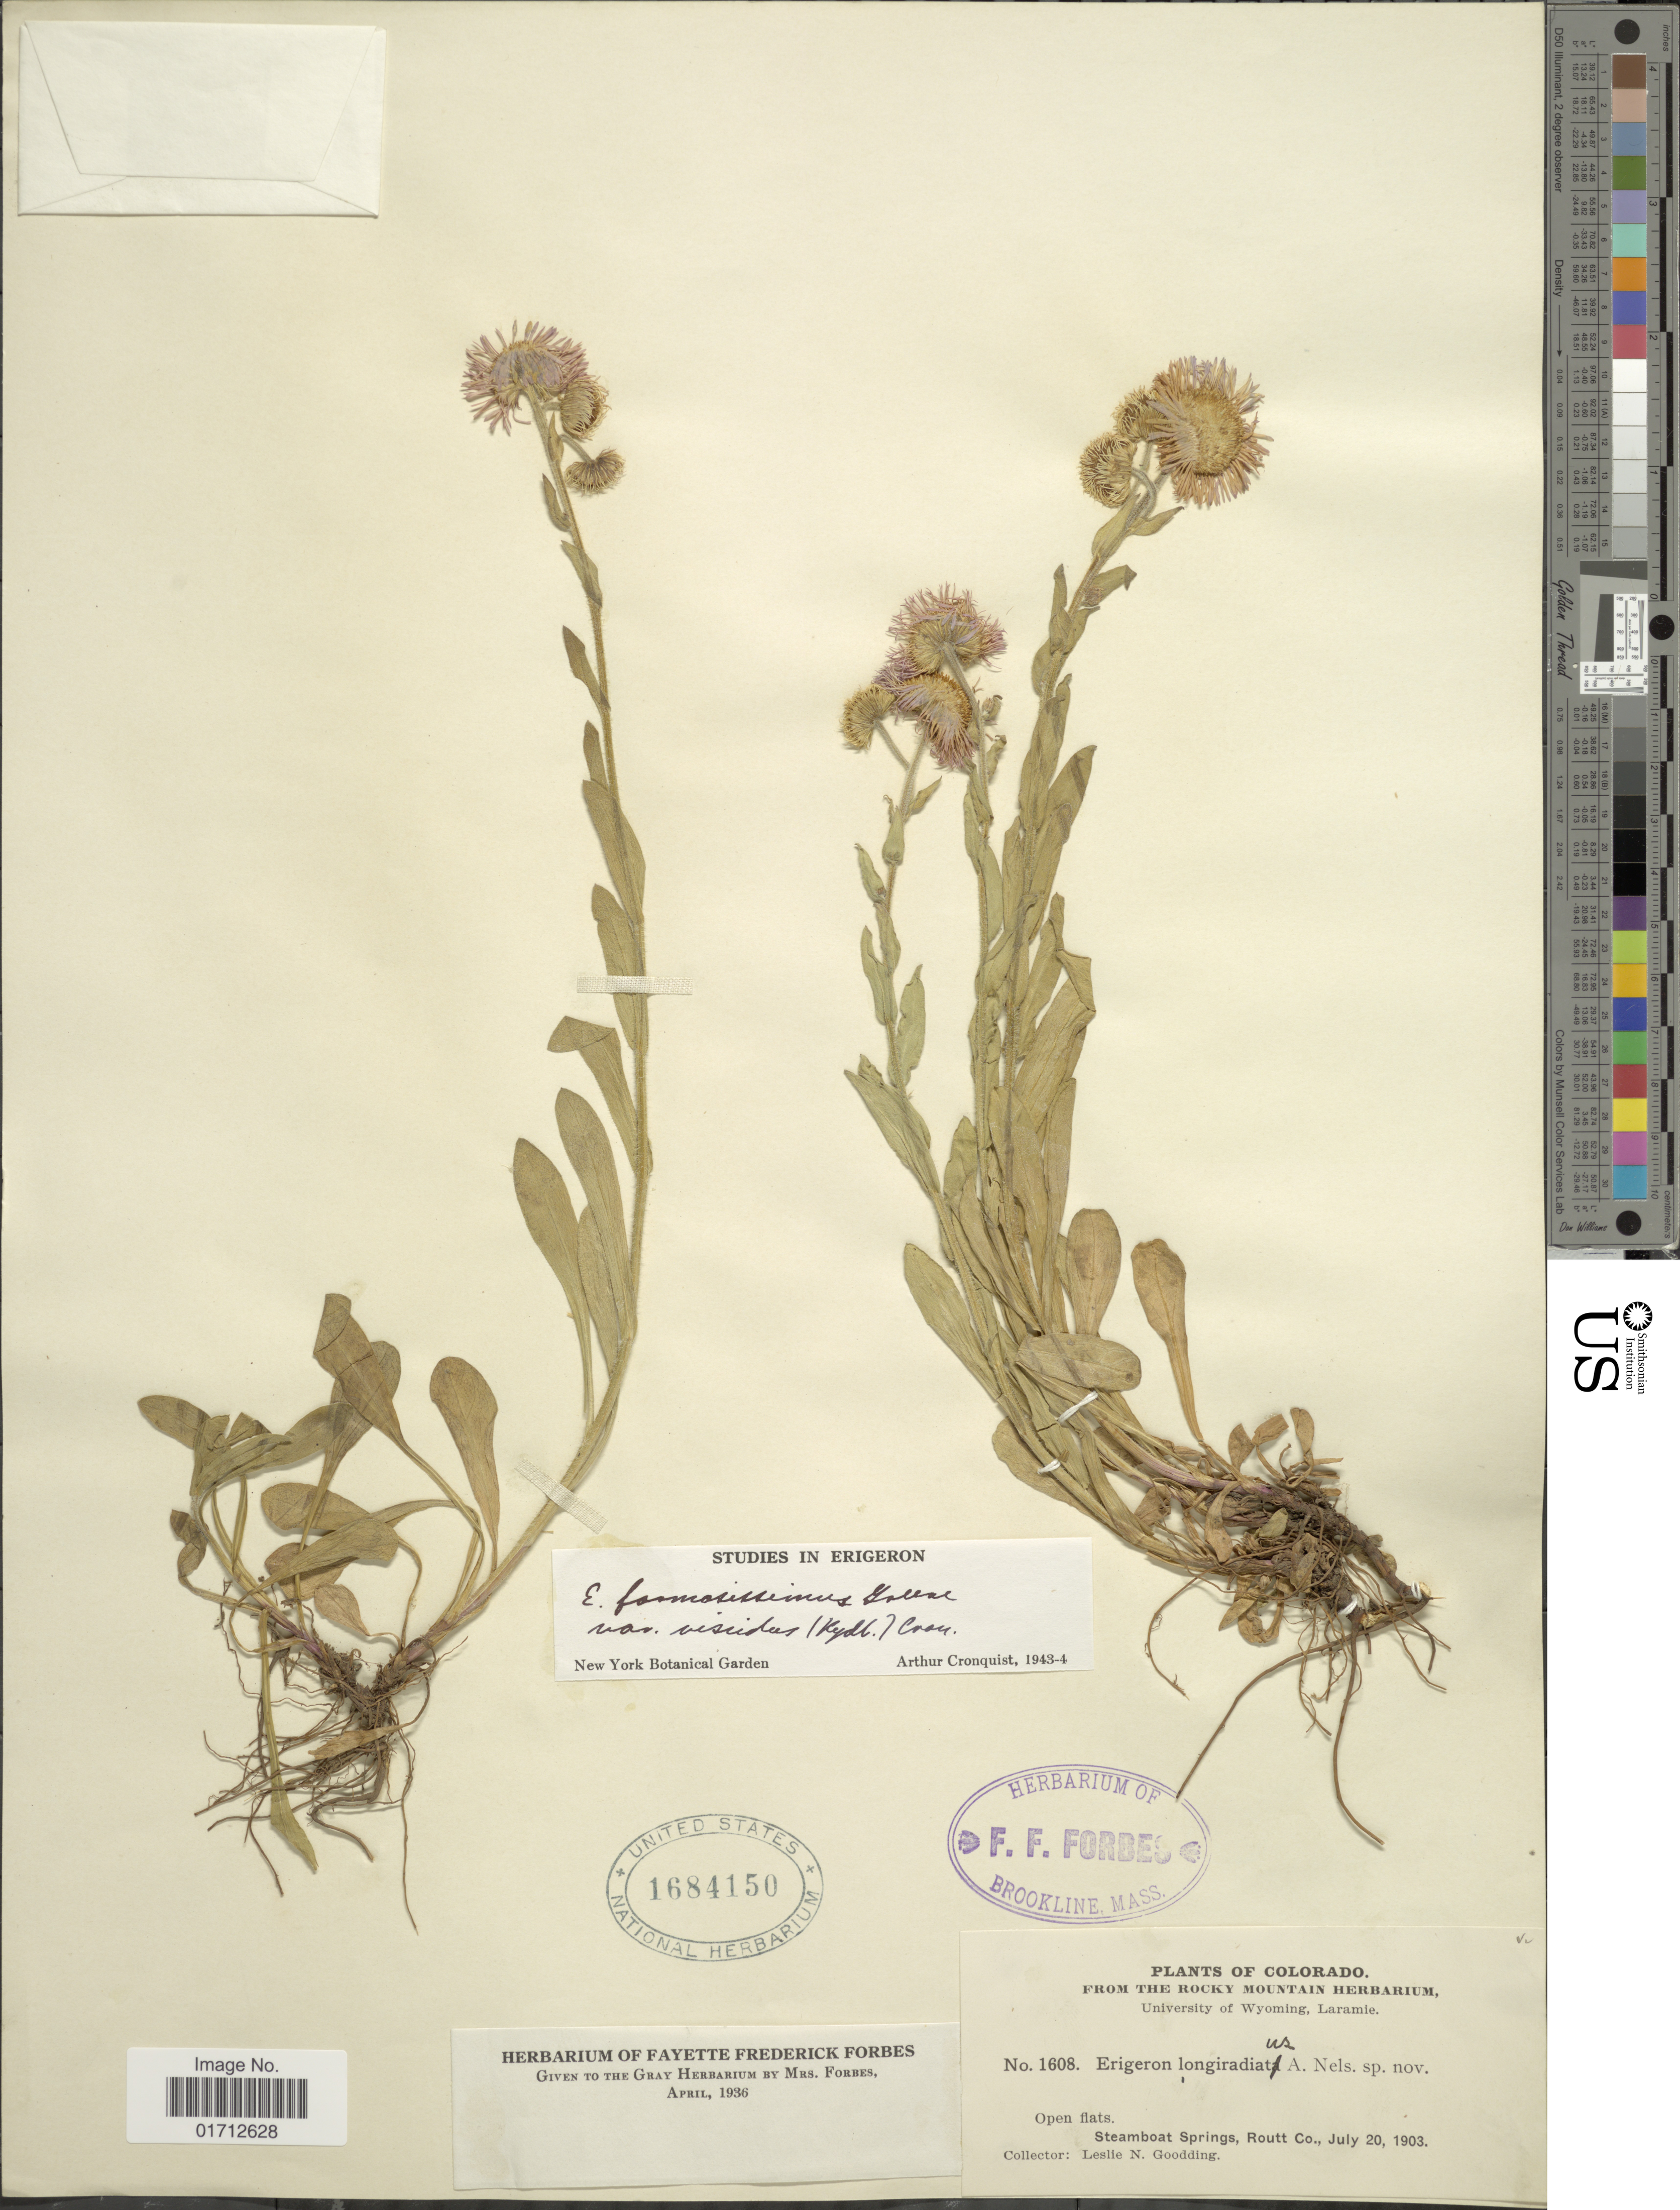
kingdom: Plantae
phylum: Tracheophyta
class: Magnoliopsida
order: Asterales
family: Asteraceae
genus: Erigeron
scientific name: Erigeron formosissimus var. viscidus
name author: (Rydb.) Cronq.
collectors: L. N. Goodding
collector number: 1608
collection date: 1903-07-20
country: United States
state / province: Colorado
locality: Steamboat Springs, Routt Co.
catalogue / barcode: US 1684150